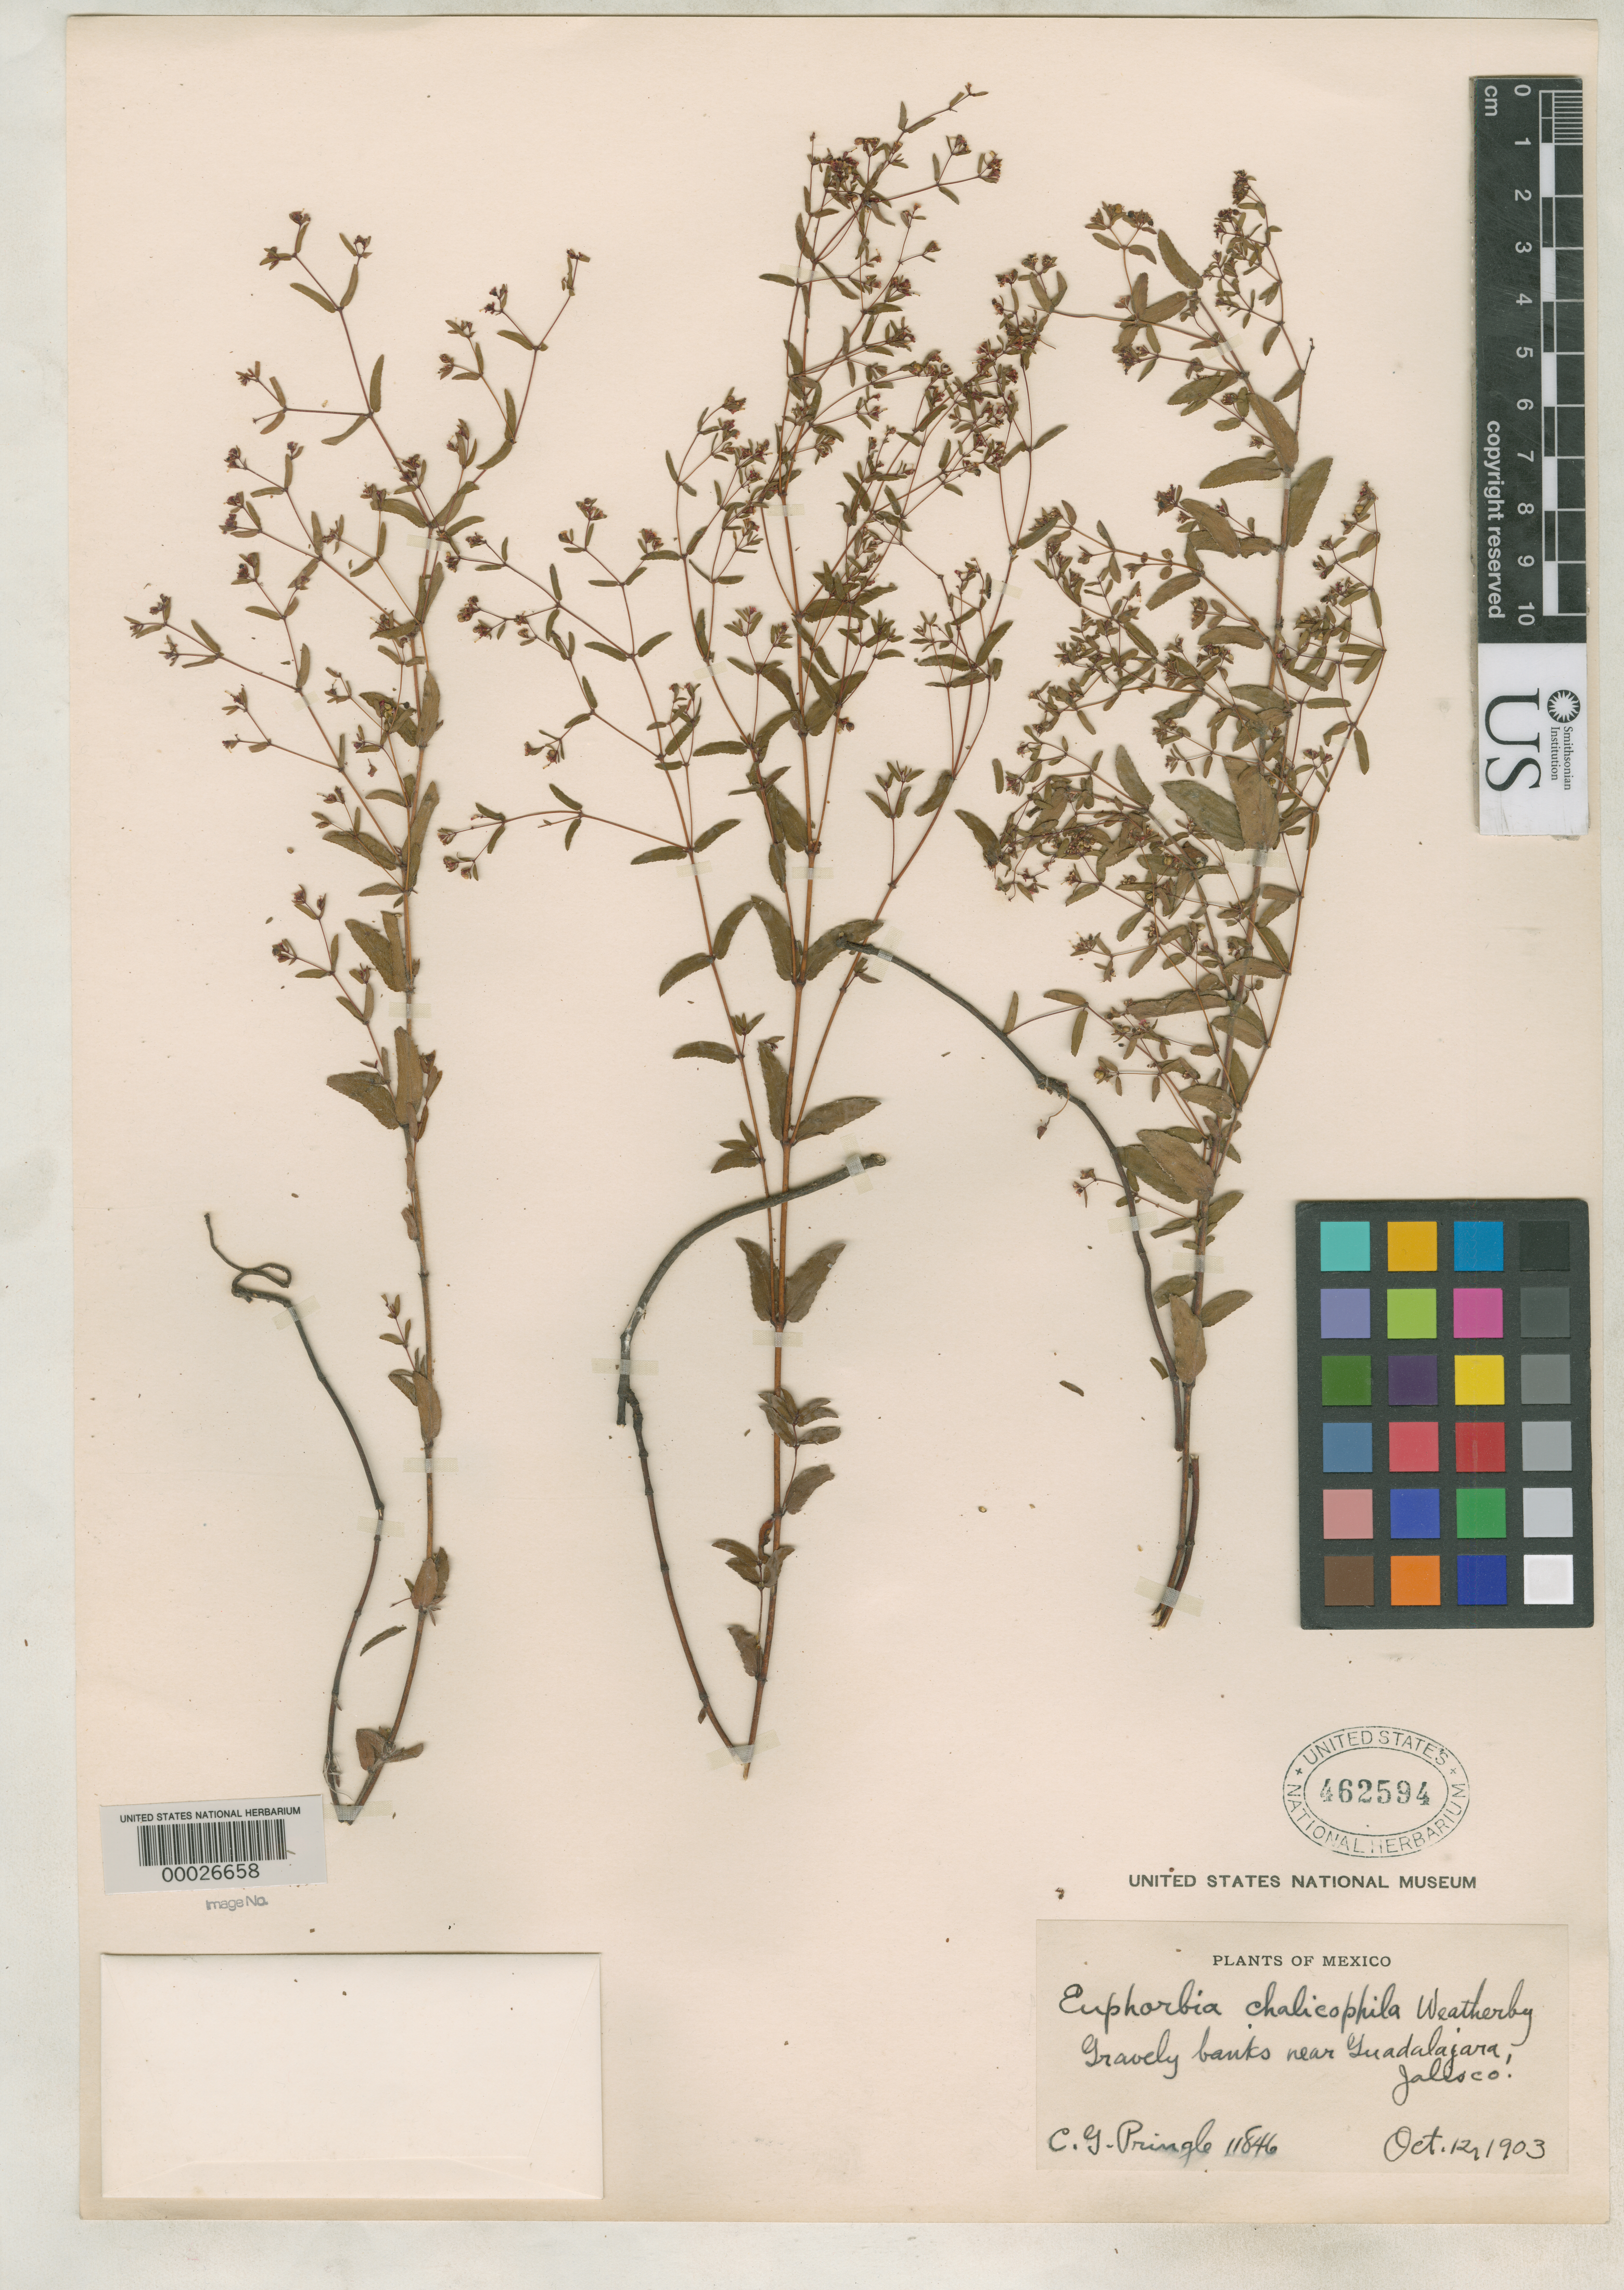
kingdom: Plantae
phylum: Tracheophyta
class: Magnoliopsida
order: Malpighiales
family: Euphorbiaceae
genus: Euphorbia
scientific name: Euphorbia chalicophila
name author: Weath.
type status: Isotype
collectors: C. G. Pringle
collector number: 11846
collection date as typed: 12 Oct 1903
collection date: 1903-10-12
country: Mexico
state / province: Jalisco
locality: Near Guadalajara.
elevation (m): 1525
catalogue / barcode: US 462594